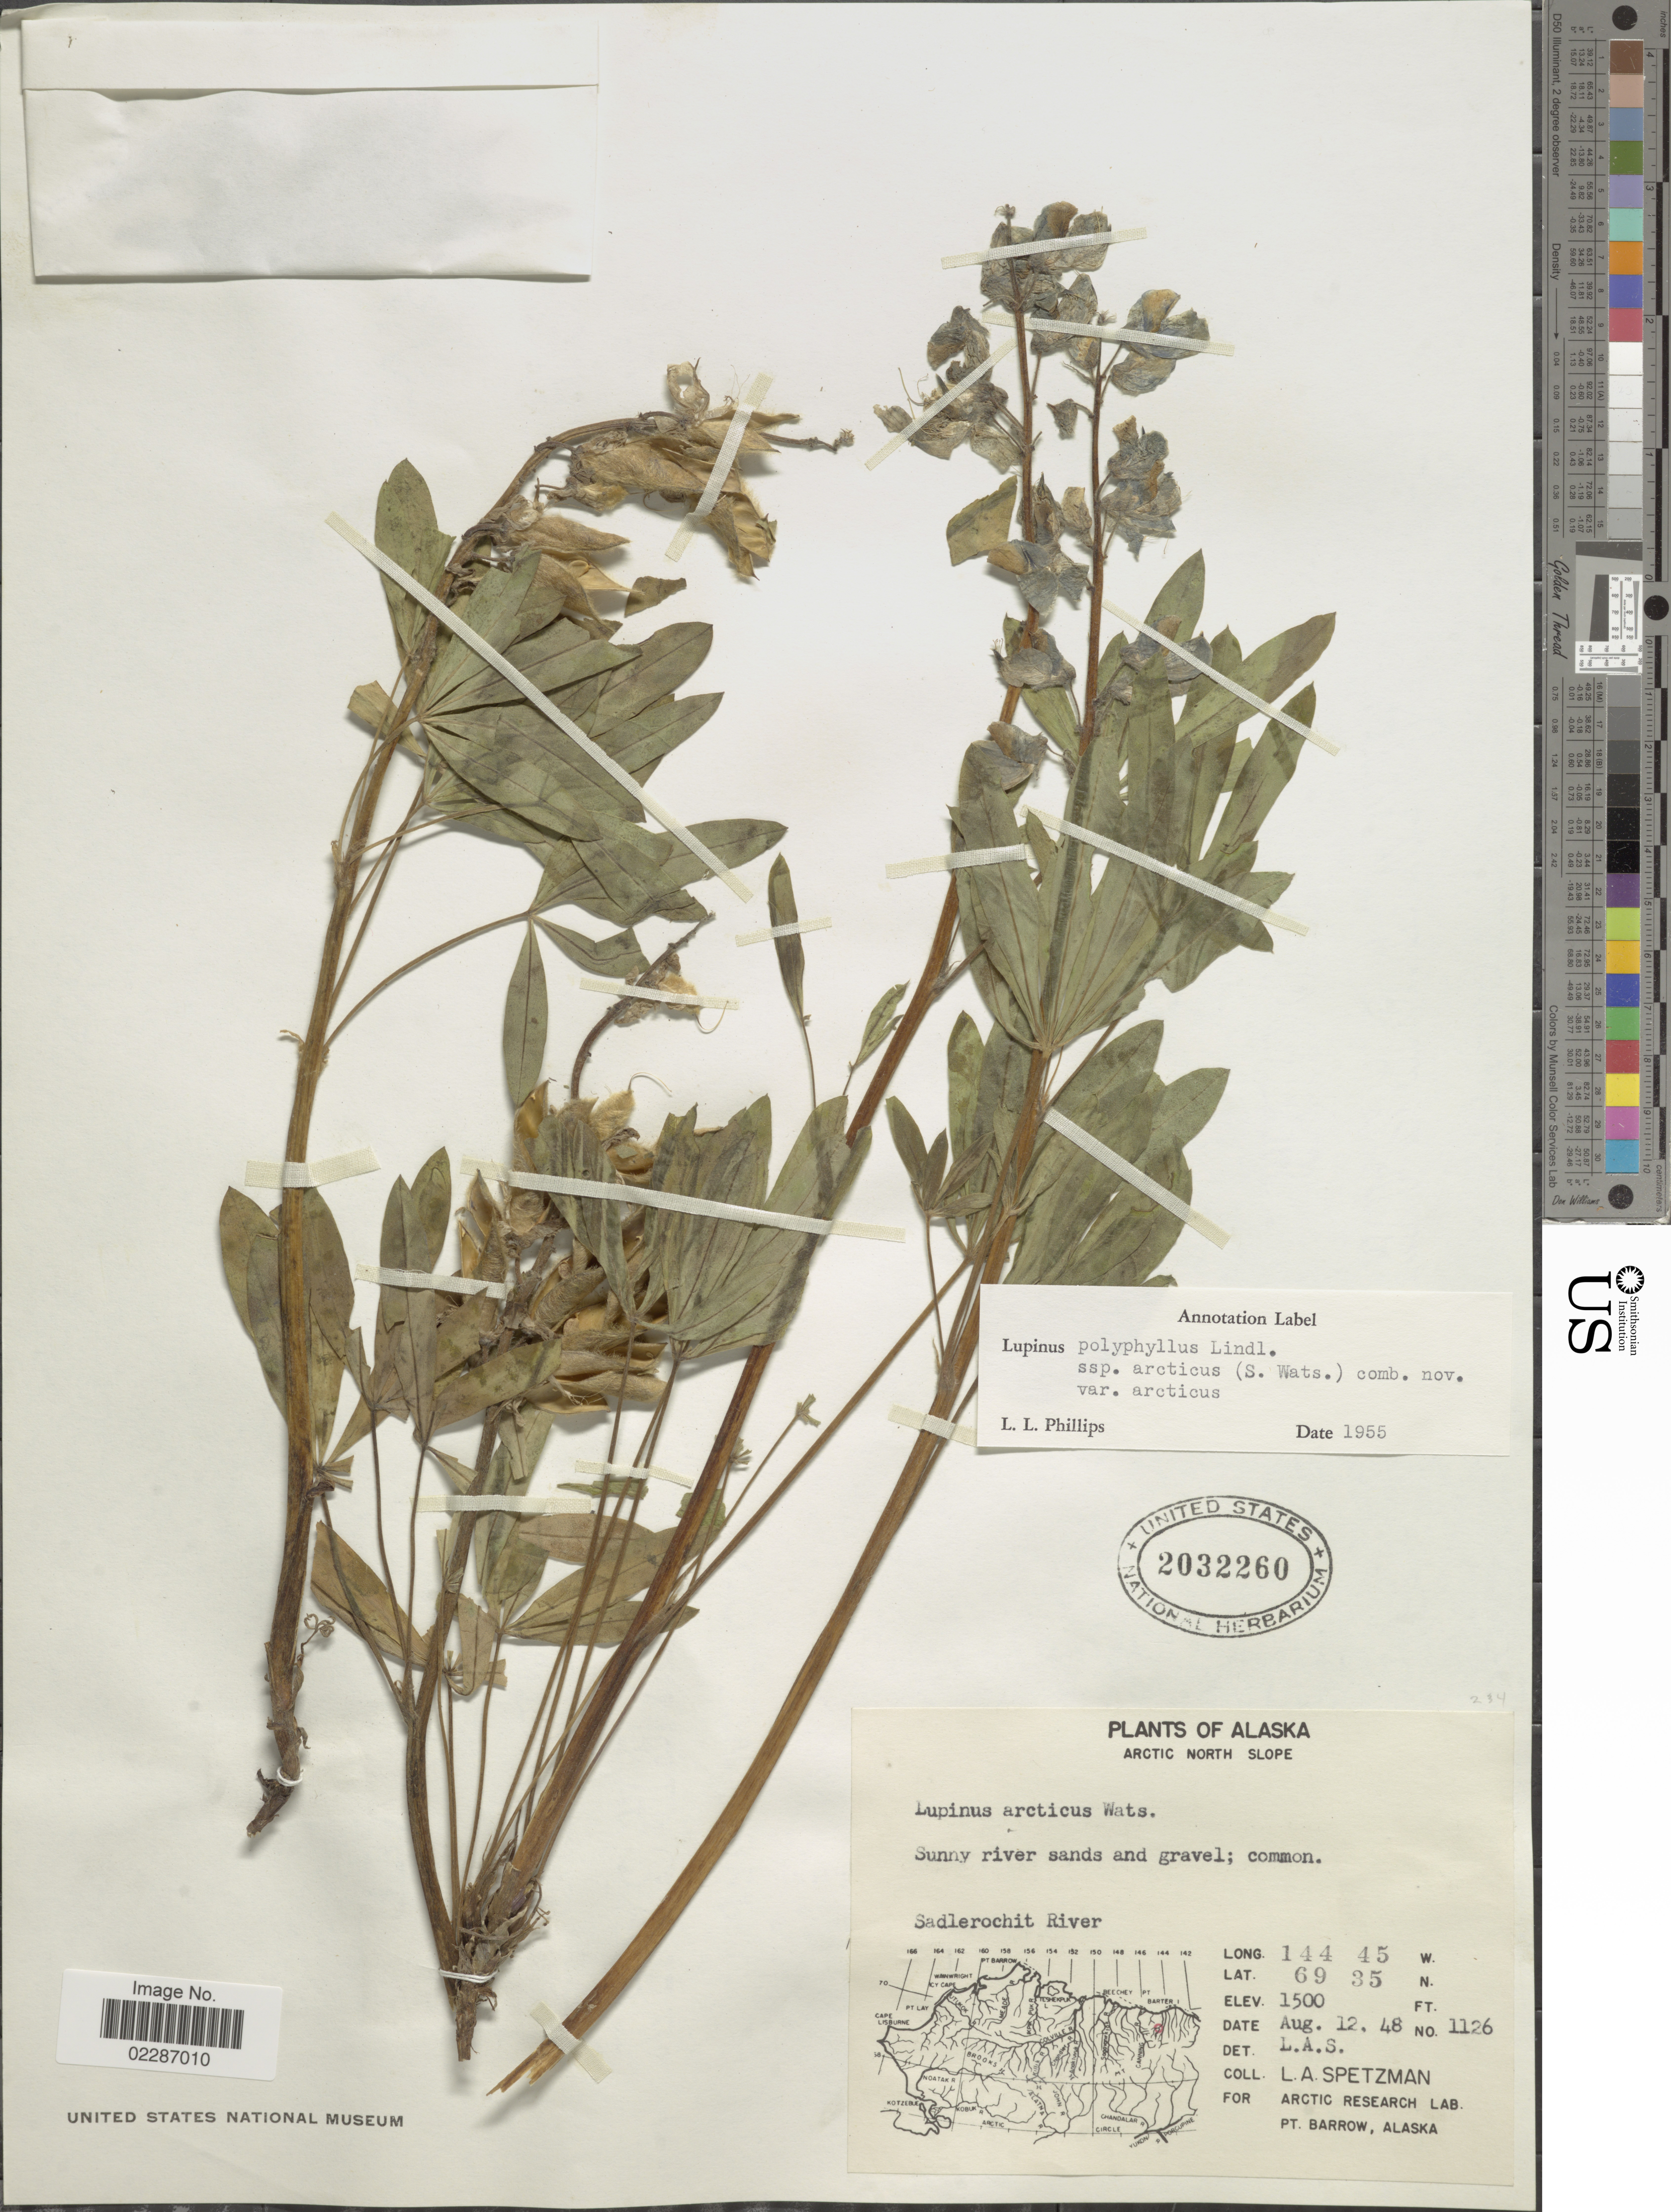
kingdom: Plantae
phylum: Tracheophyta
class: Magnoliopsida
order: Fabales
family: Fabaceae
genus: Lupinus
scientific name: Lupinus arcticus subsp. arcticus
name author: S. Watson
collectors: L. Spetzman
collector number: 1126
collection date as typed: Transcribed d/m/y: 12/8/48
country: United States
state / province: Alaska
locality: Arctic North Slope, Sunny River sands and gravel, Sadlerochit River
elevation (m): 457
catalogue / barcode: US 2032260